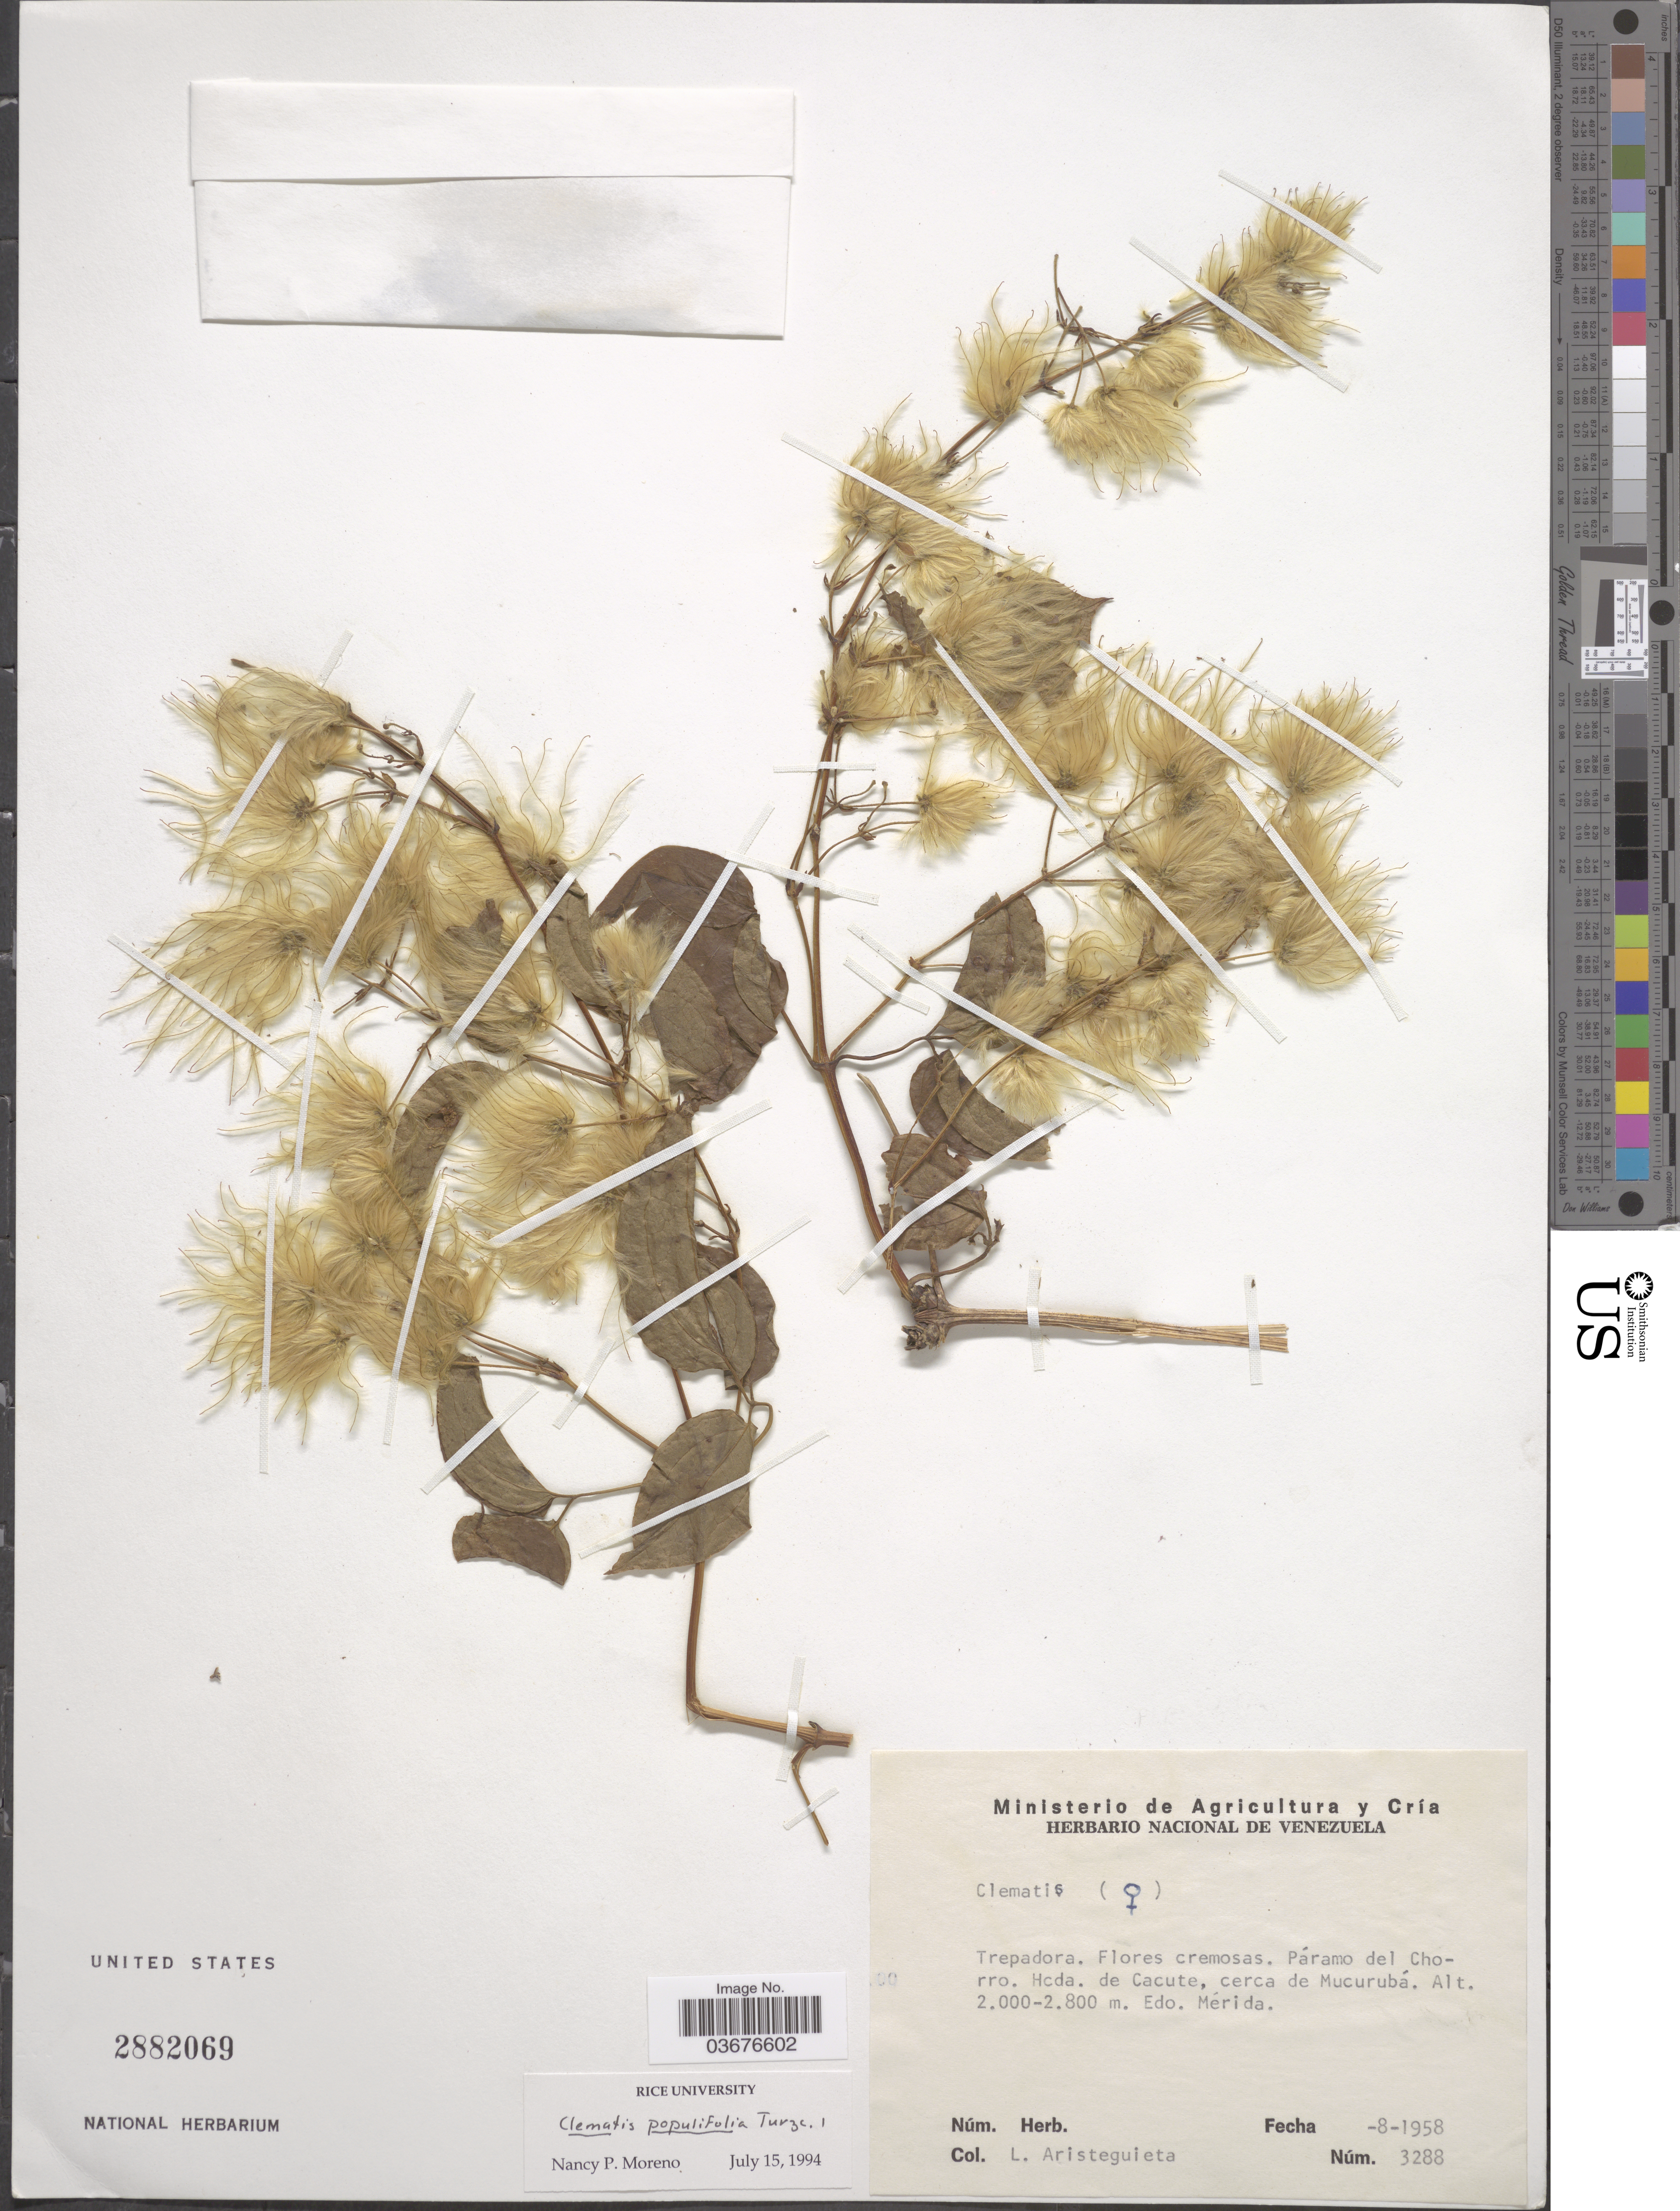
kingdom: Plantae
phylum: Tracheophyta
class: Magnoliopsida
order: Ranunculales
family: Ranunculaceae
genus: Clematis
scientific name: Clematis populifolia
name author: Turcz.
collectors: L. Aristeguieta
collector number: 3288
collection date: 1958-08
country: Venezuela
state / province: Mérida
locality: Páramo del Chorro. Hcda. de Cacute, cerca de Mucurubá.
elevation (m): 2000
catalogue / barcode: US 2882069